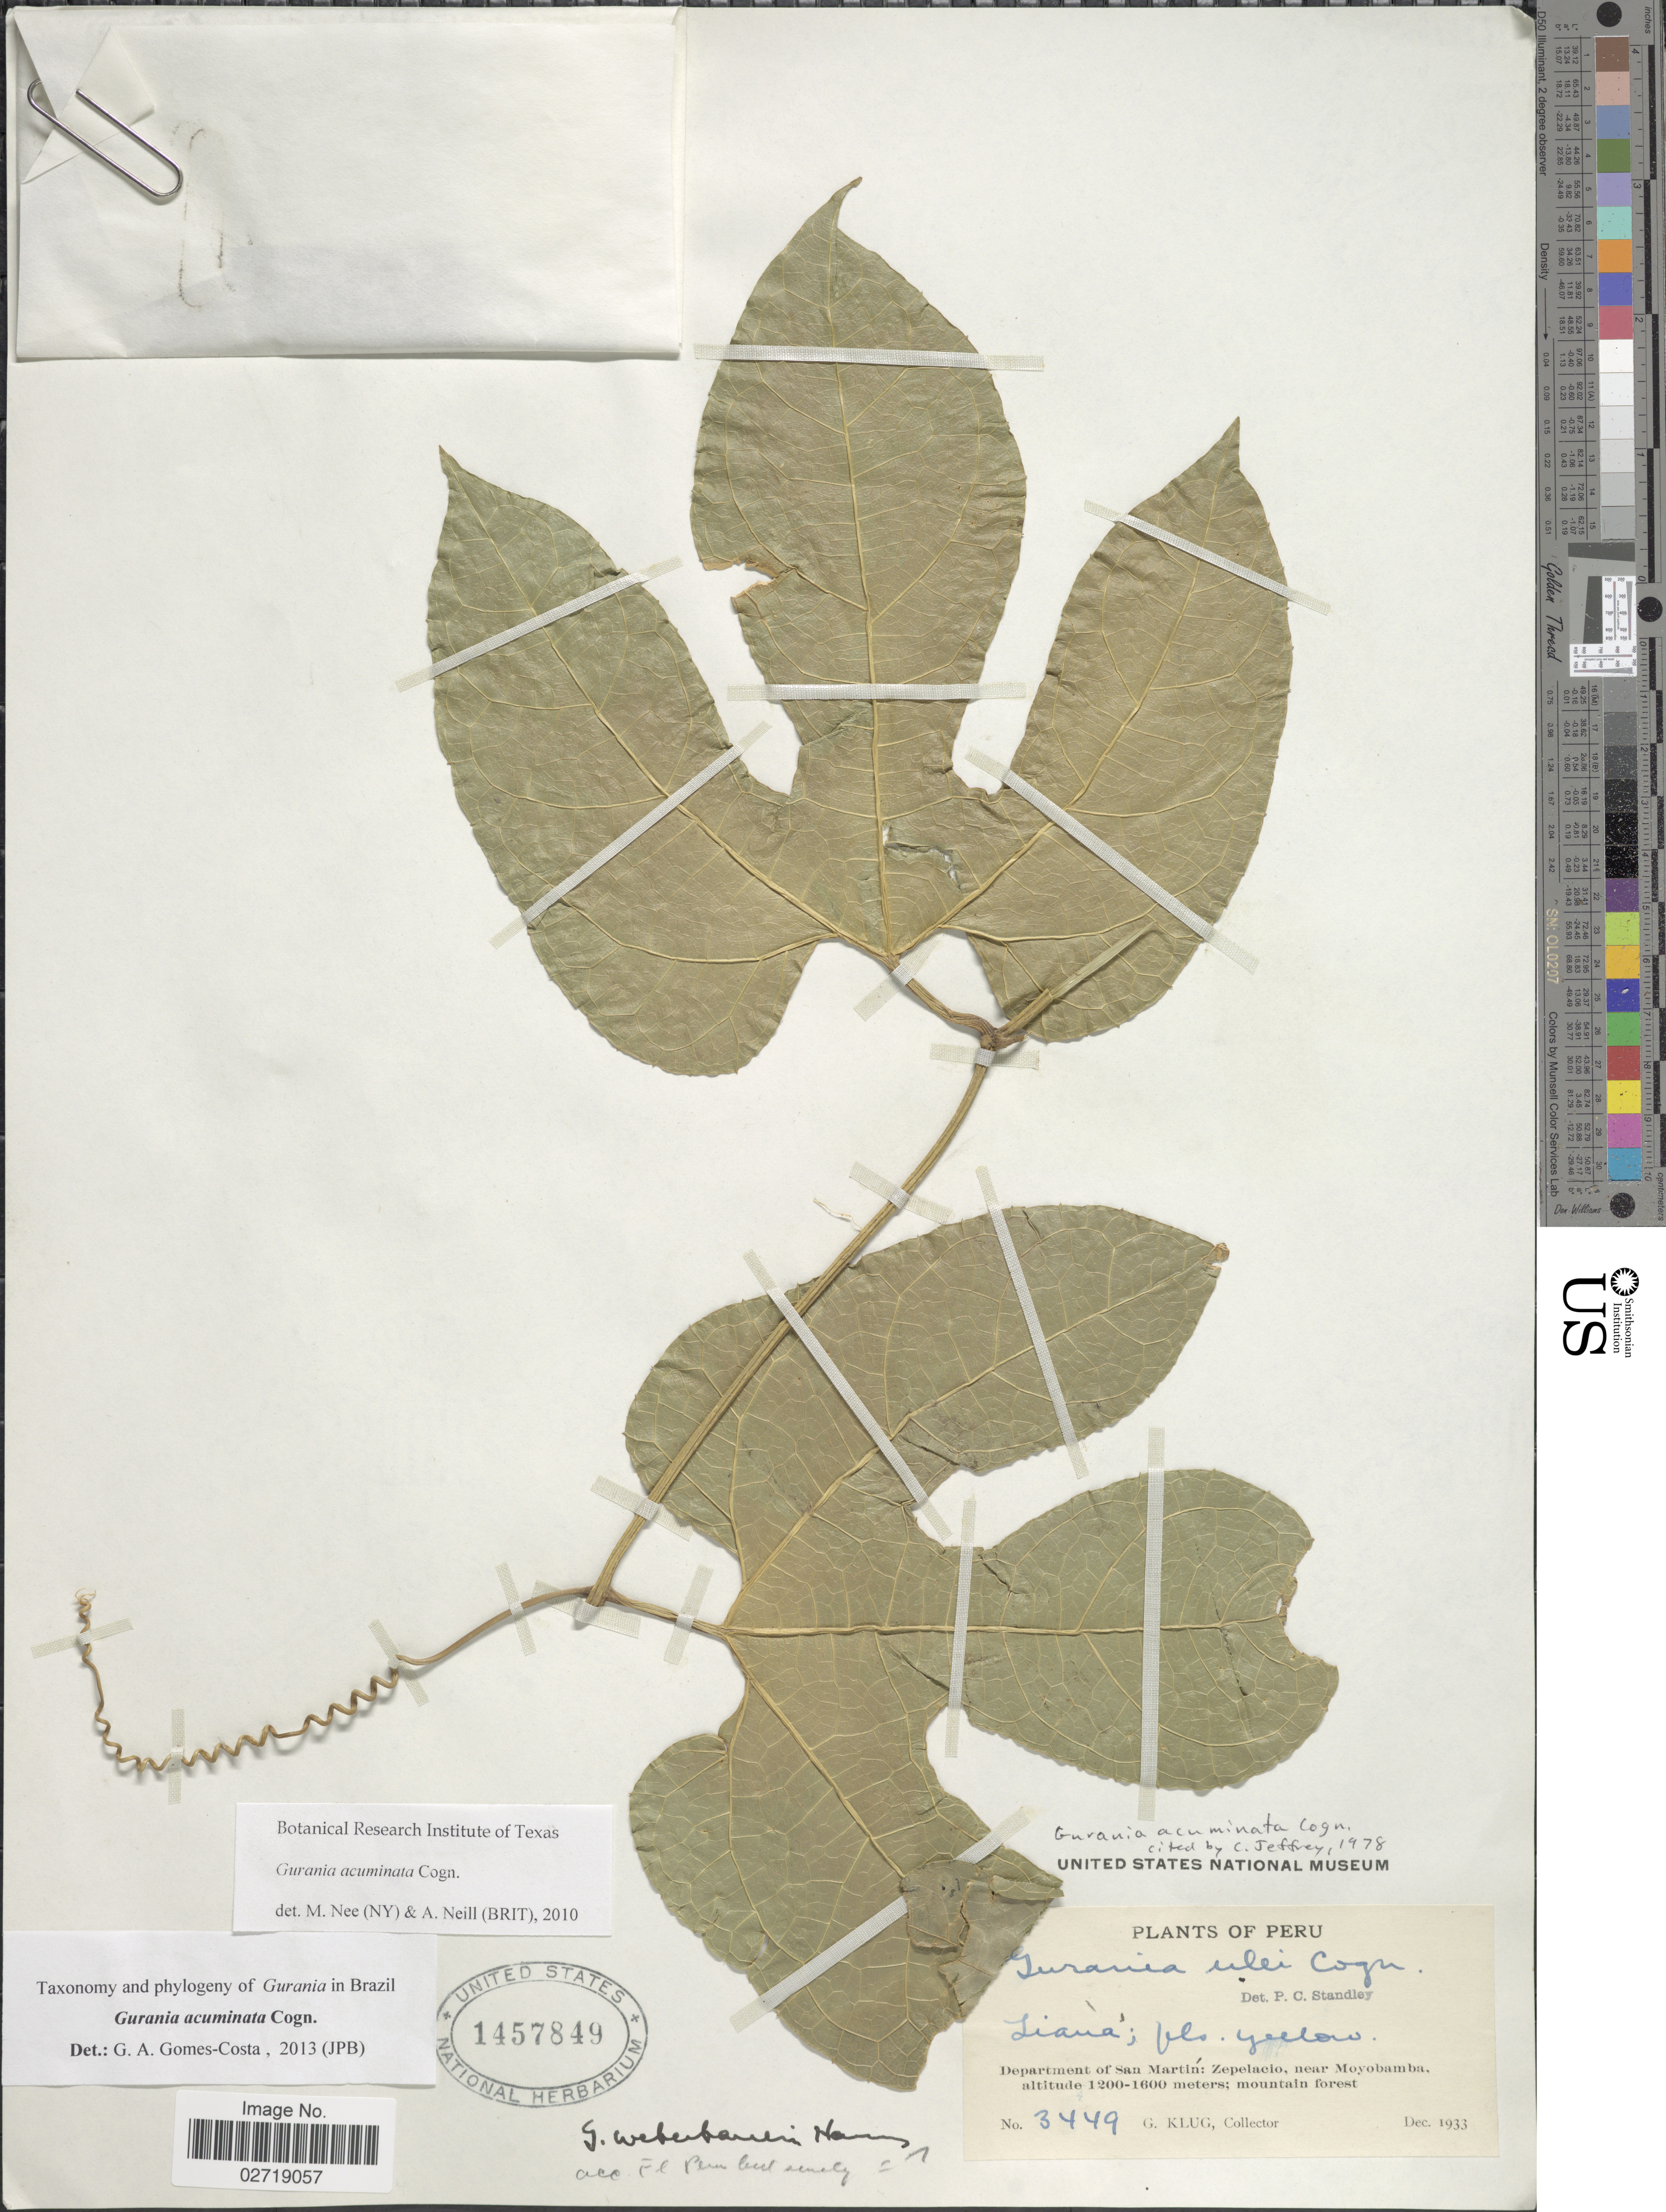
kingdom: Plantae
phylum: Tracheophyta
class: Magnoliopsida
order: Cucurbitales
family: Cucurbitaceae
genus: Gurania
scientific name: Gurania acuminata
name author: Cogn.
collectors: G. Klug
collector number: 3449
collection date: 1933-12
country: Peru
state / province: San Martín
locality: Zepelacio, near Moyobamba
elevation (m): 1200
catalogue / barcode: US 1457849